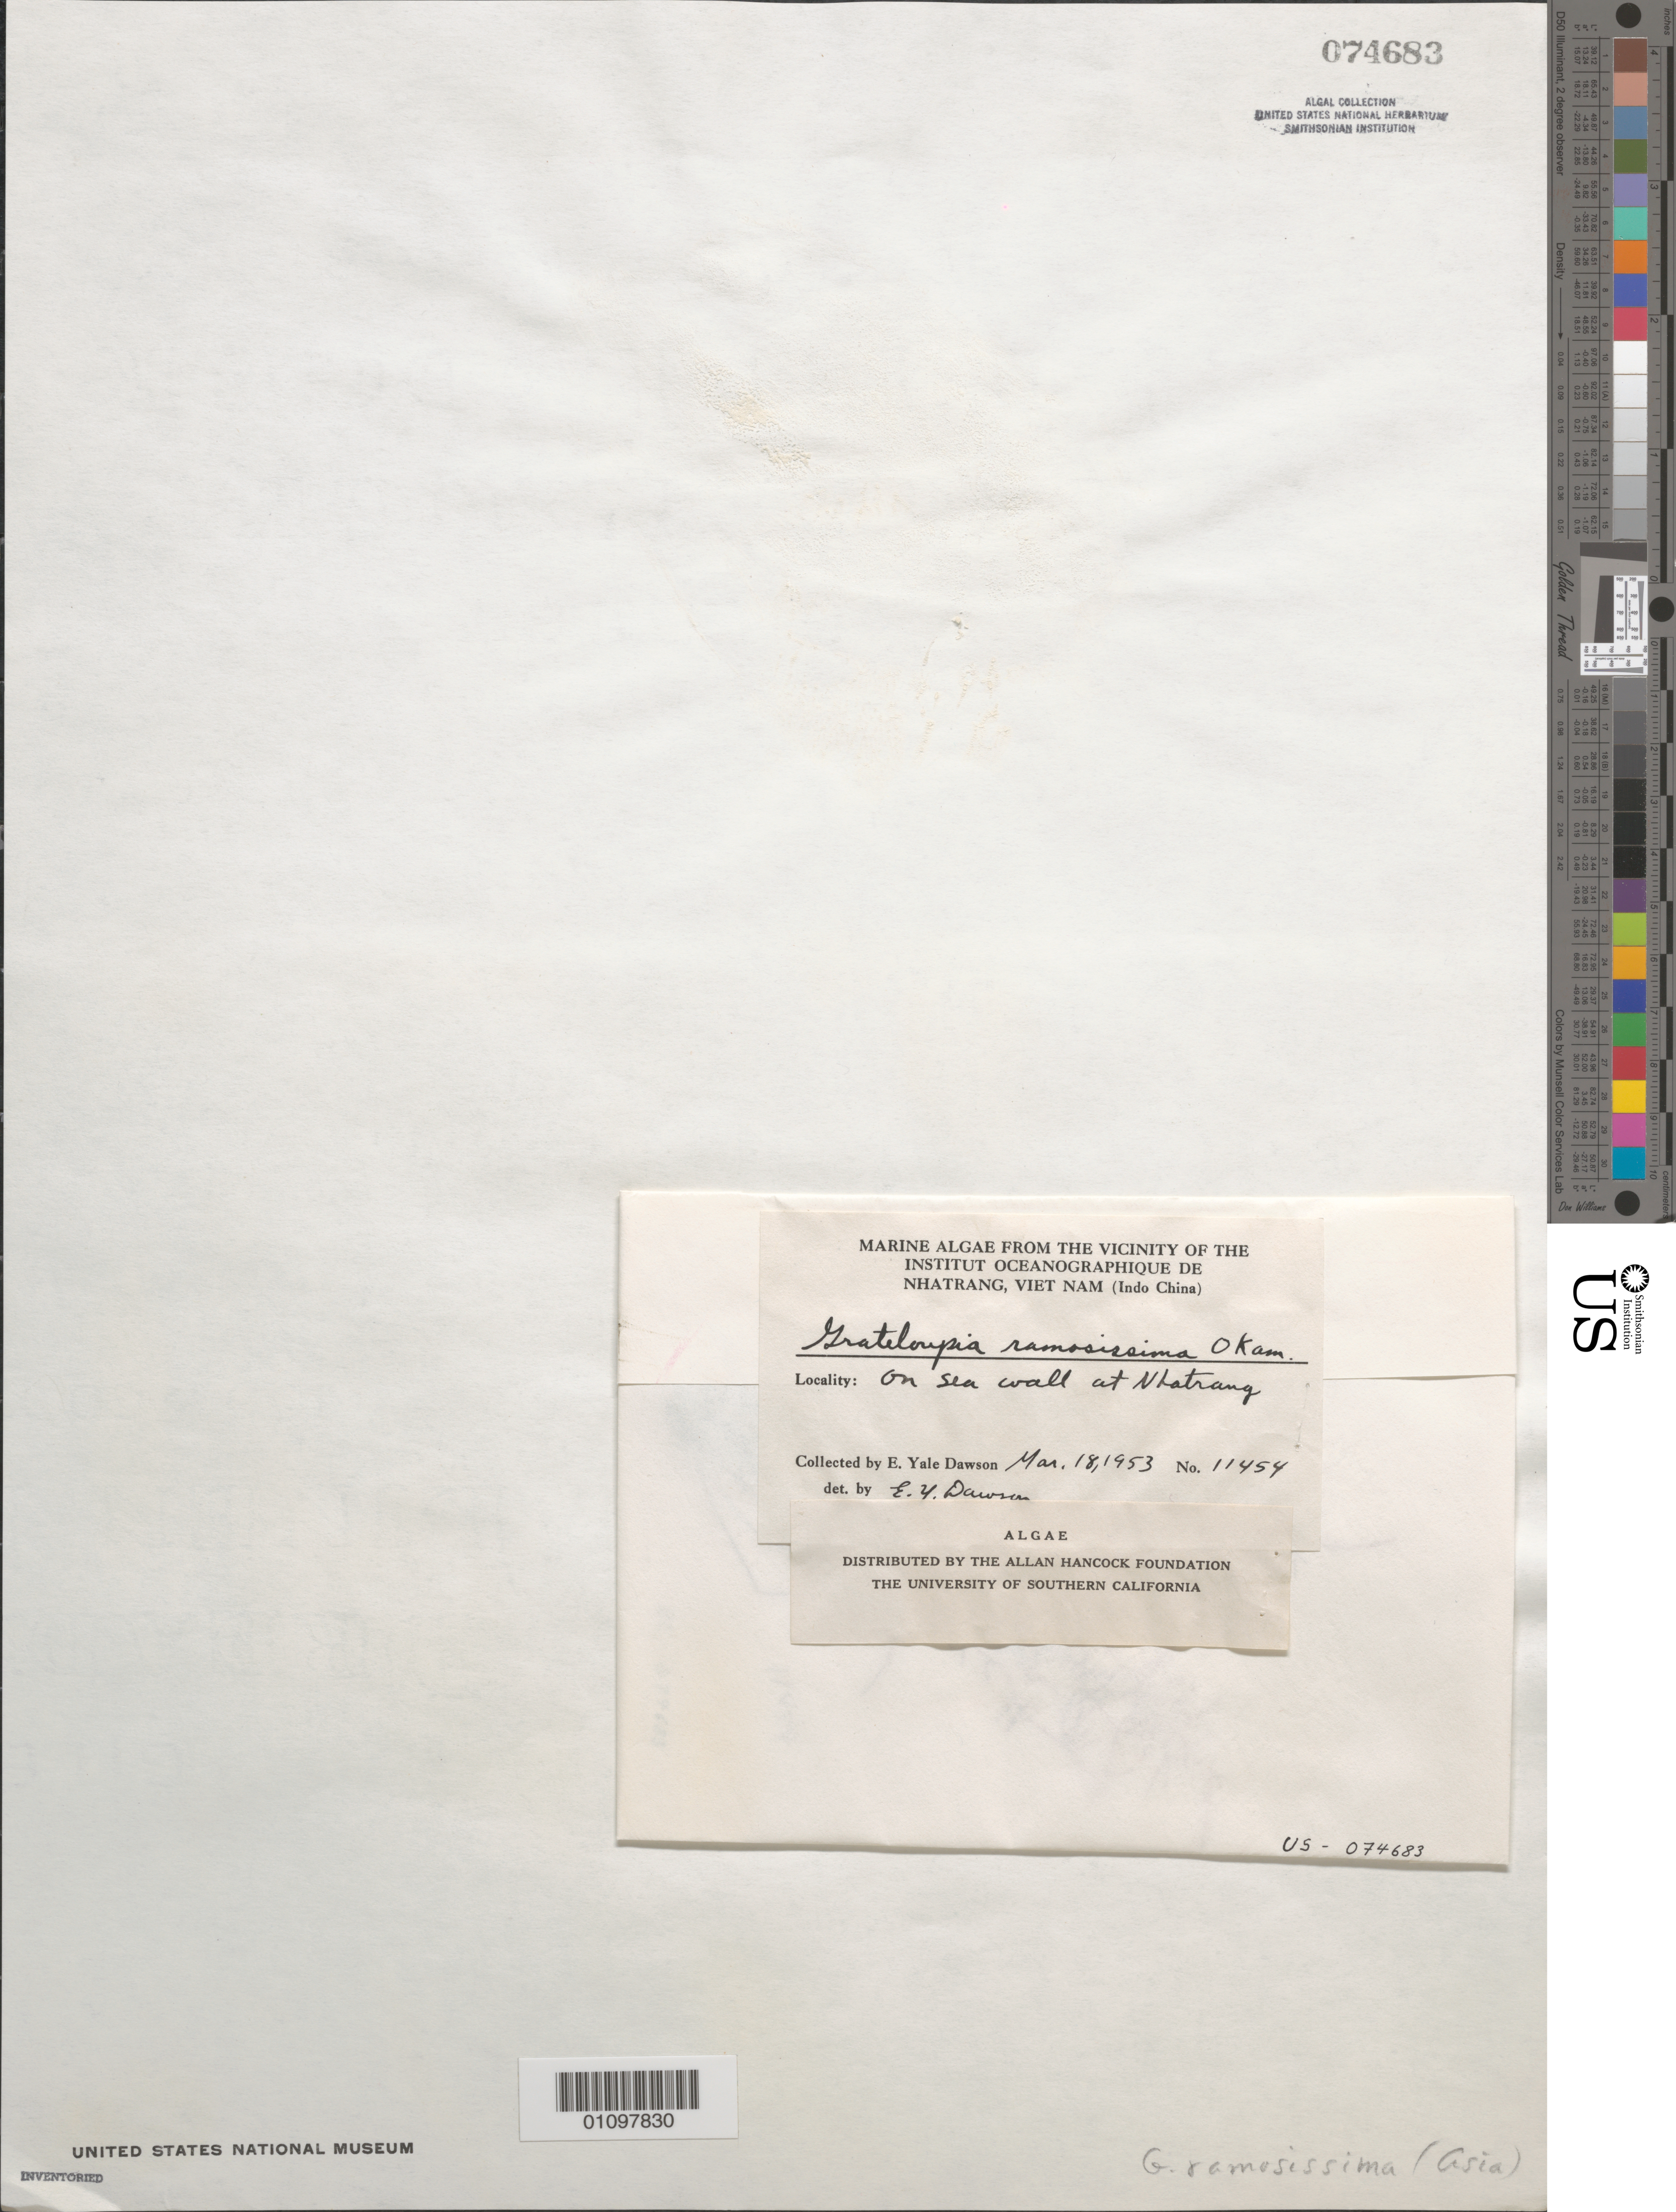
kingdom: Plantae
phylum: Rhodophyta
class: Florideophyceae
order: Halymeniales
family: Halymeniaceae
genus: Grateloupia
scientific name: Grateloupia ramosissima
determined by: Dawson, E. Y.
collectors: E. Y. Dawson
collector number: EYD 11454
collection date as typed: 18 Mar 1953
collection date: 1953-03-18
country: Vietnam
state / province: Phu Khanh Province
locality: Nhatrang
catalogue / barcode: US 74683